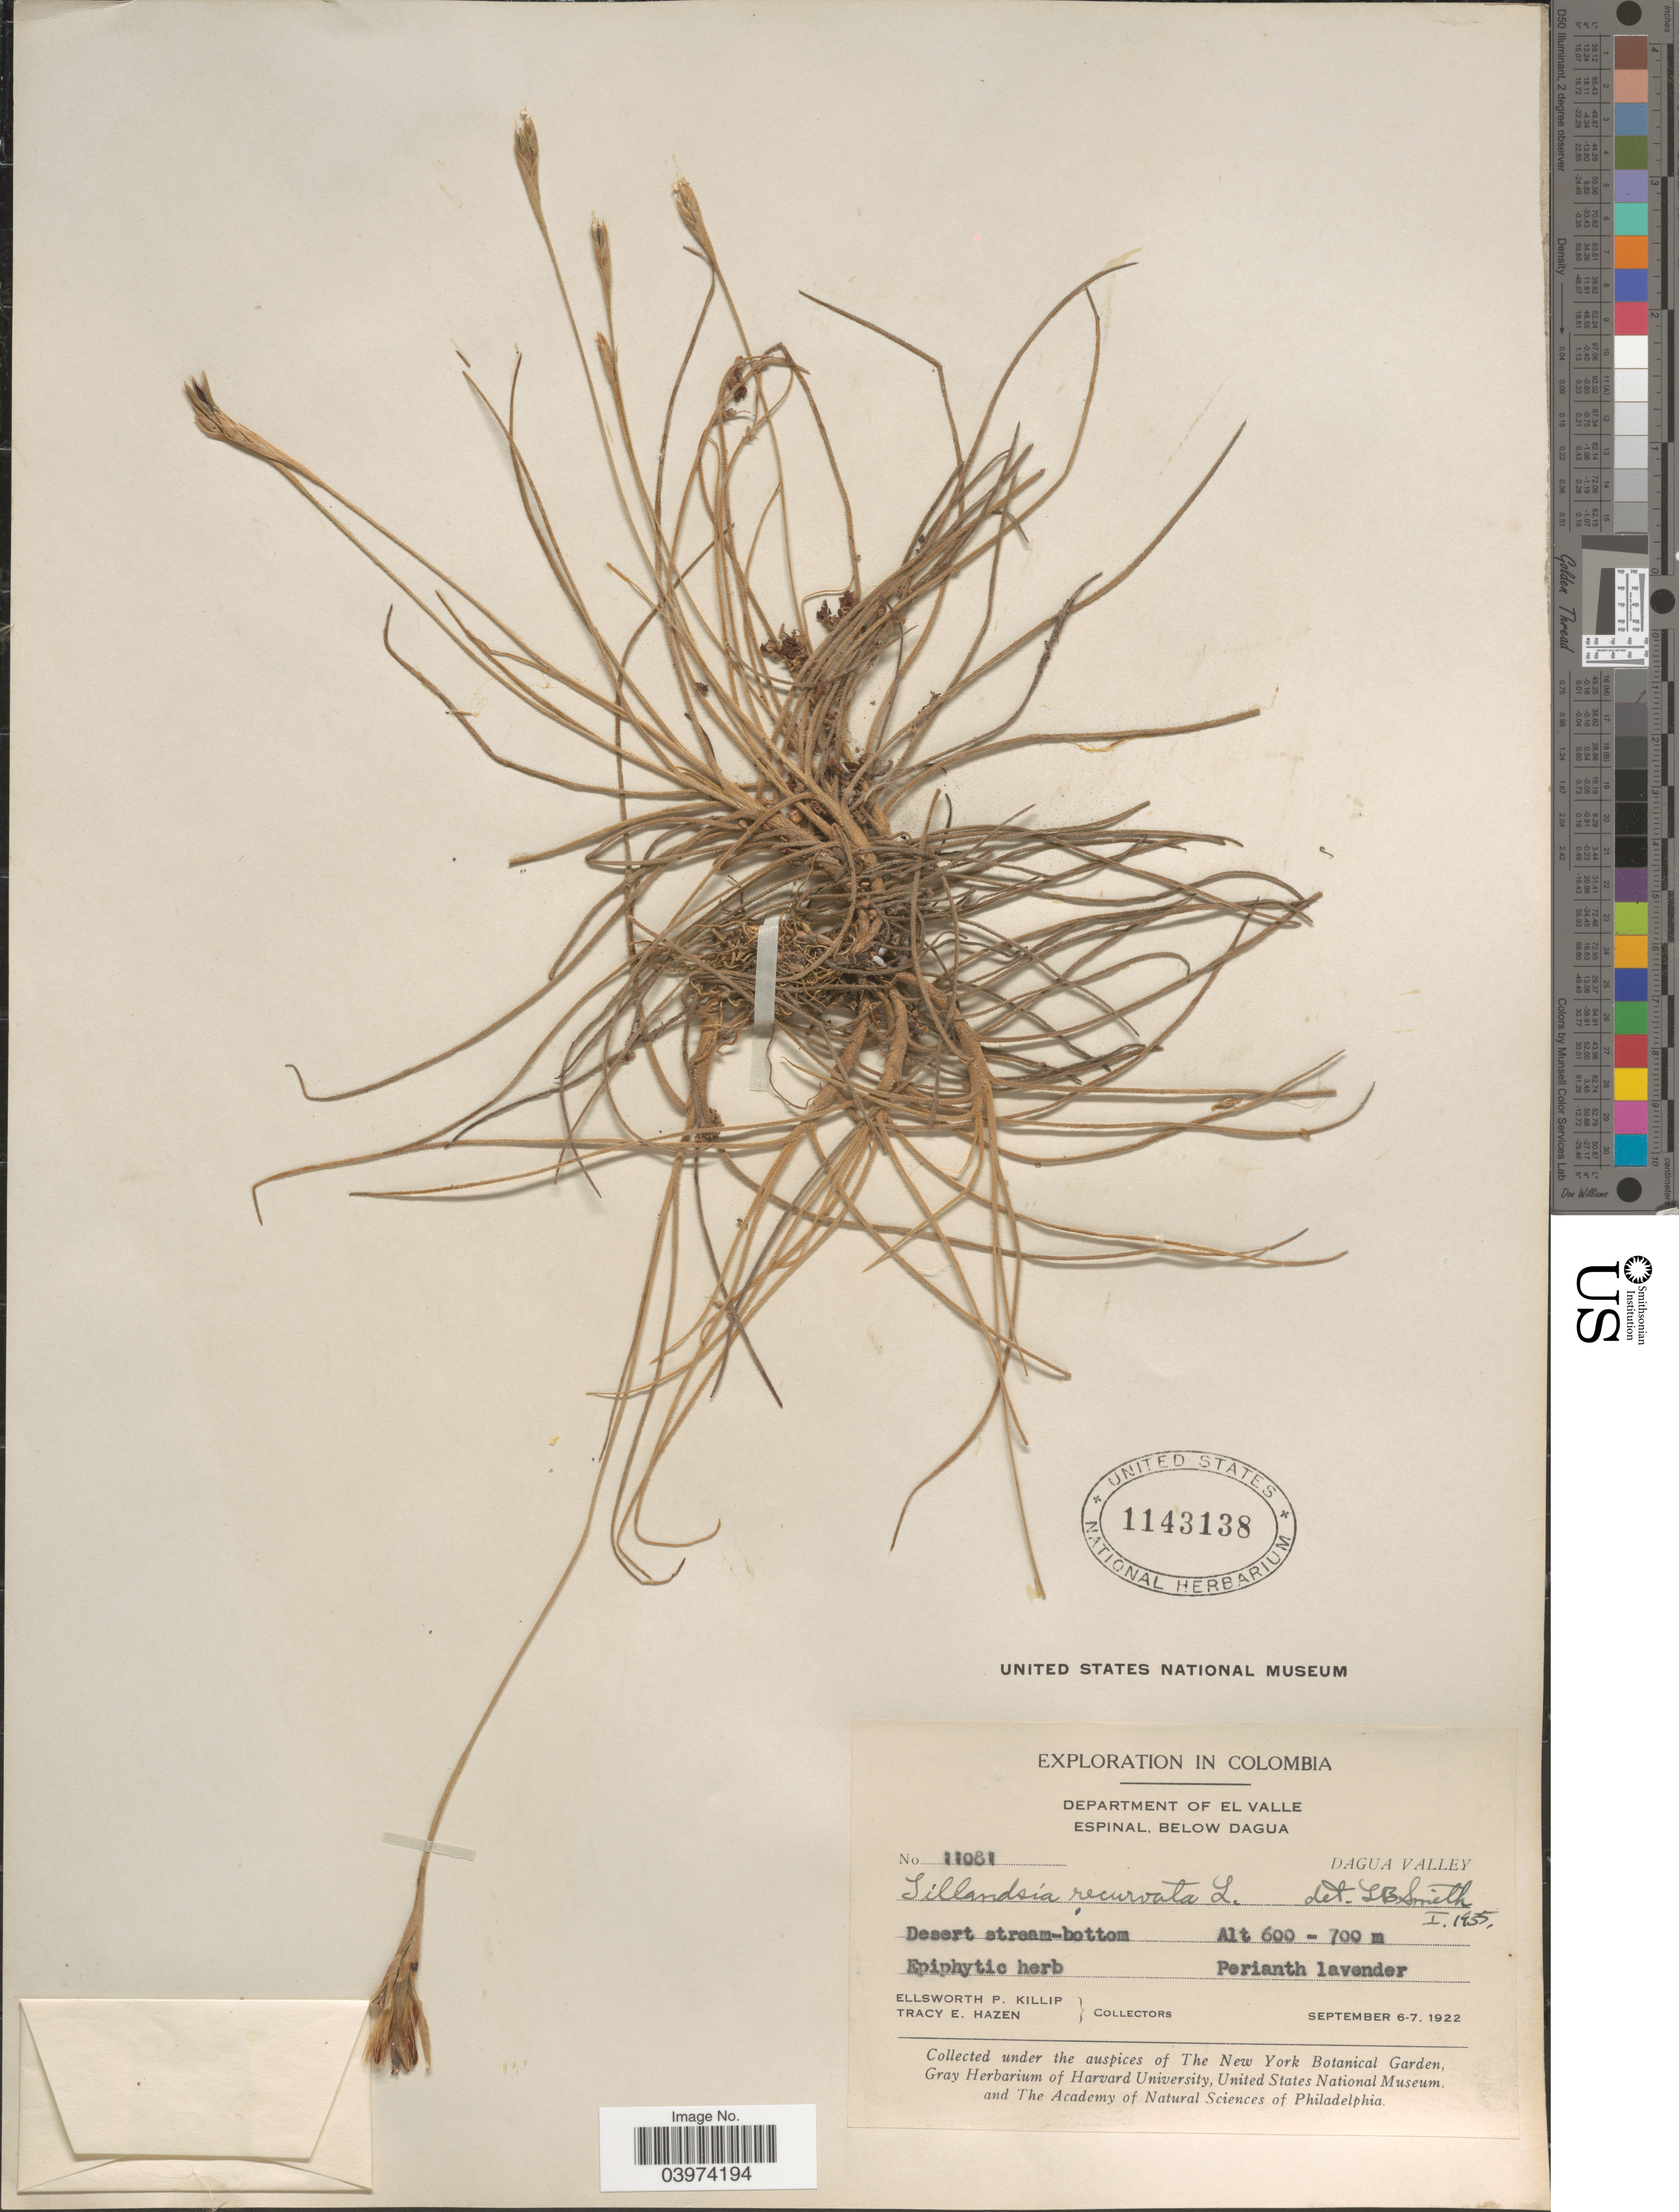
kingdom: Plantae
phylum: Tracheophyta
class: Liliopsida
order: Poales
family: Bromeliaceae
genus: Tillandsia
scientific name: Tillandsia recurvata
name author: L.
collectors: E. P. Killip & T. E. Hazen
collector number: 11081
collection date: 1922-09-06/1922-09-07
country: Colombia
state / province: Valle del Cauca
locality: Exploration in Colombia. Department of El Valle. Espinal, below Dagua. Dagua Valley.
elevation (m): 600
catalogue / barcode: US 1143138